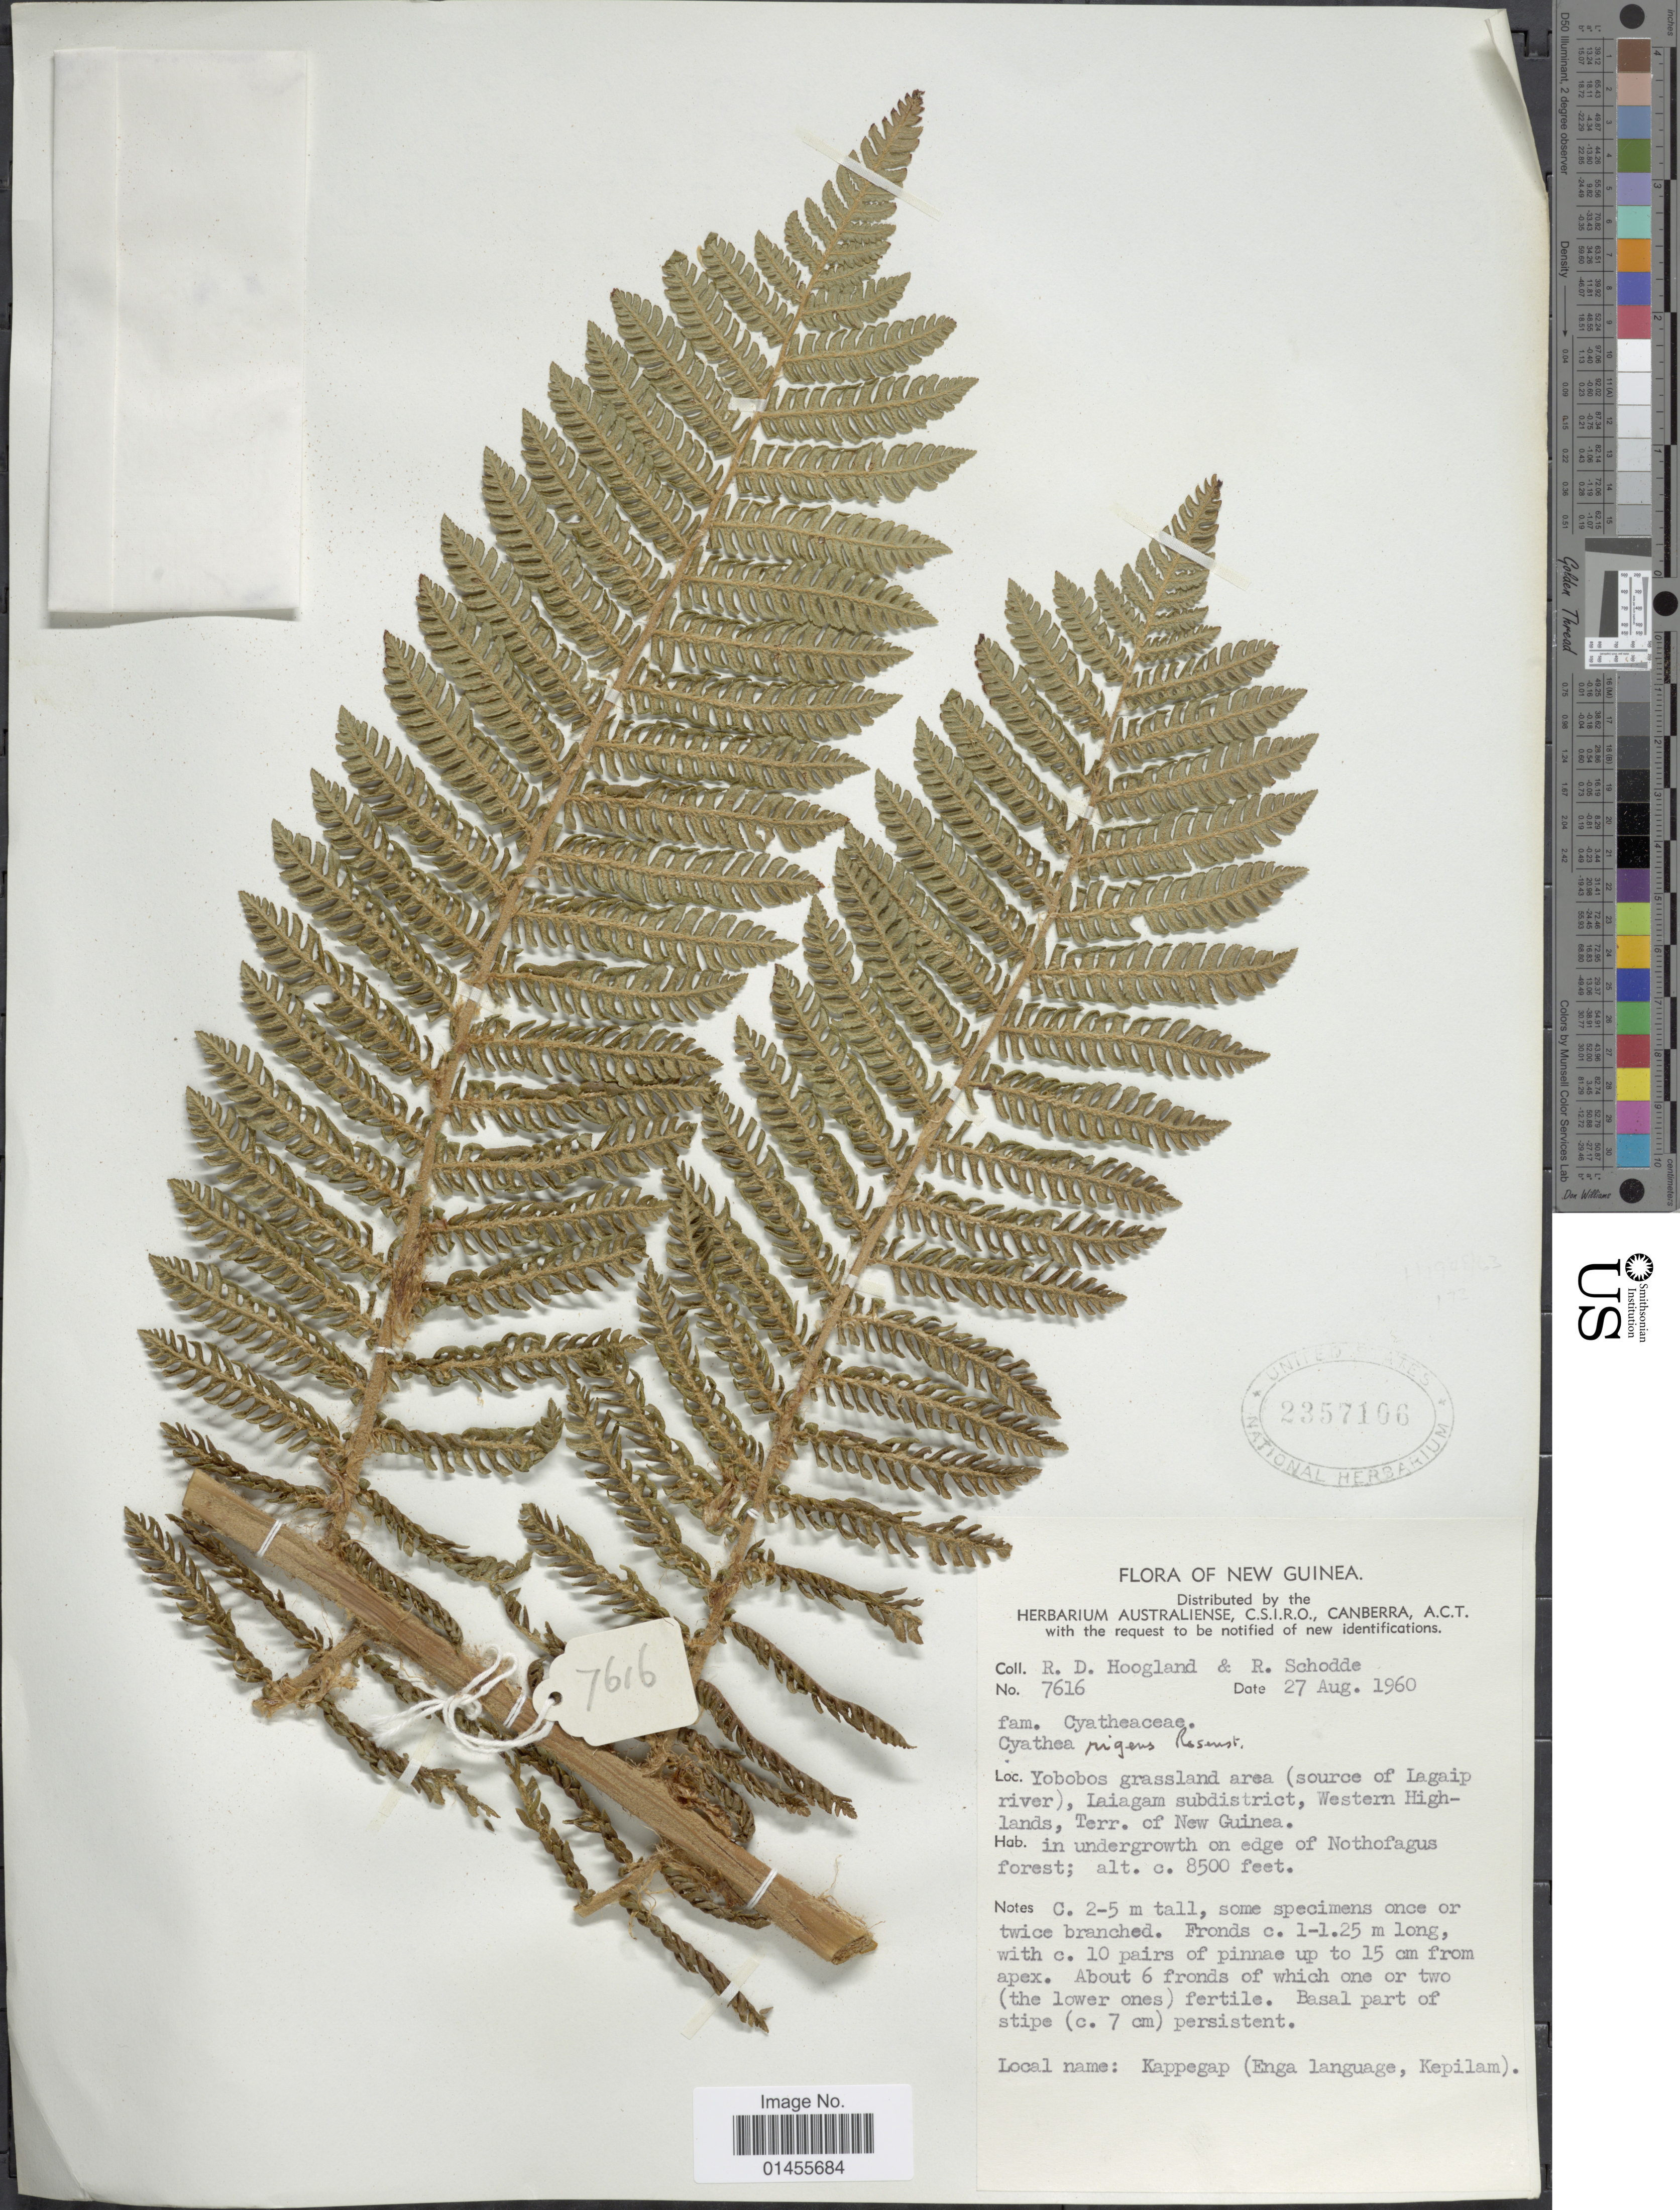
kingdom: Plantae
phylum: Tracheophyta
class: Polypodiopsida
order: Cyatheales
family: Cyatheaceae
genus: Alsophila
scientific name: Alsophila rigens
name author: (Rosenst.) R.M. Tryon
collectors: R. D. Hoogland & R. Schodde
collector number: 7616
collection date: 1960-08-27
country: Papua New Guinea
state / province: Western Highlands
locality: New Guinea. Yobobos grassland area (source of Lagaip river), Laiagam subdistrict, Western Highlands, Terr. of New Guinea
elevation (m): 2591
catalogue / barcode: US 2357106